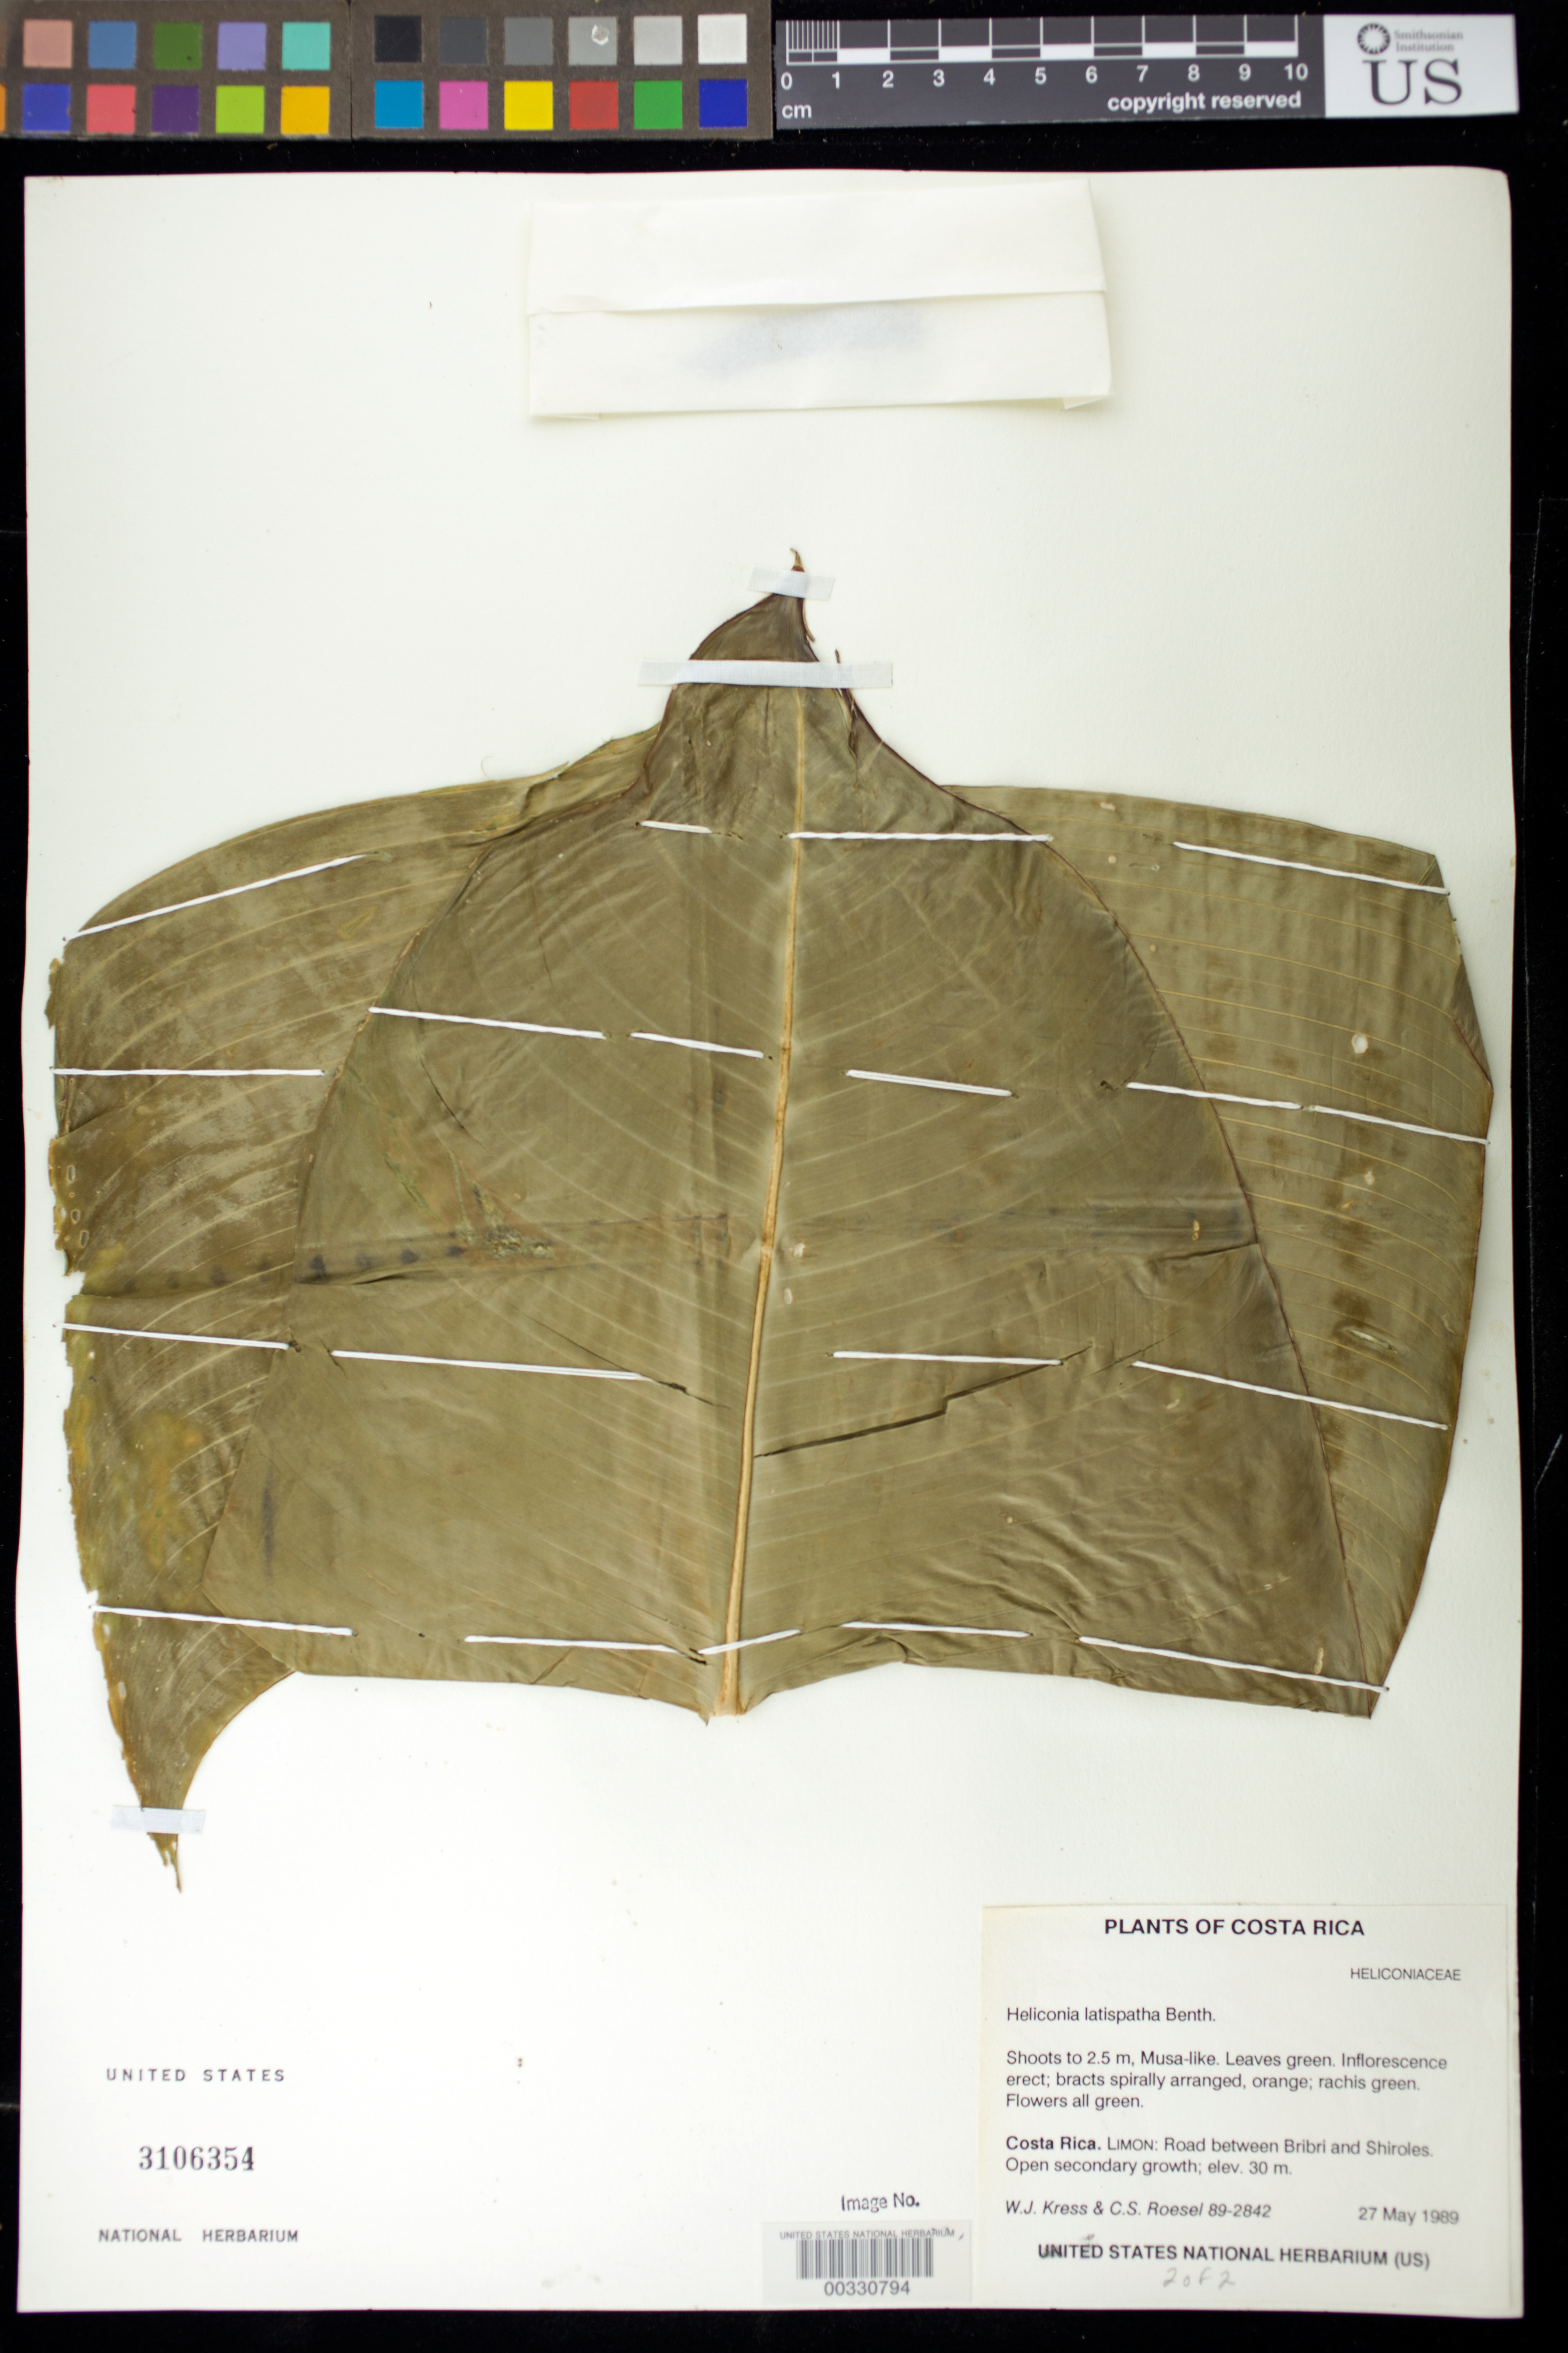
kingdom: Plantae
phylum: Tracheophyta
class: Liliopsida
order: Zingiberales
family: Heliconiaceae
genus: Heliconia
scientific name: Heliconia latispatha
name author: Benth.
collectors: W. J. Kress & C. S. Roesel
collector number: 89-2842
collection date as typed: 27 May 1989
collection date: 1989-05-27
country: Costa Rica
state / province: Limón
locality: Road between bribri and shiroles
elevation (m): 30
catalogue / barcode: US 3106354